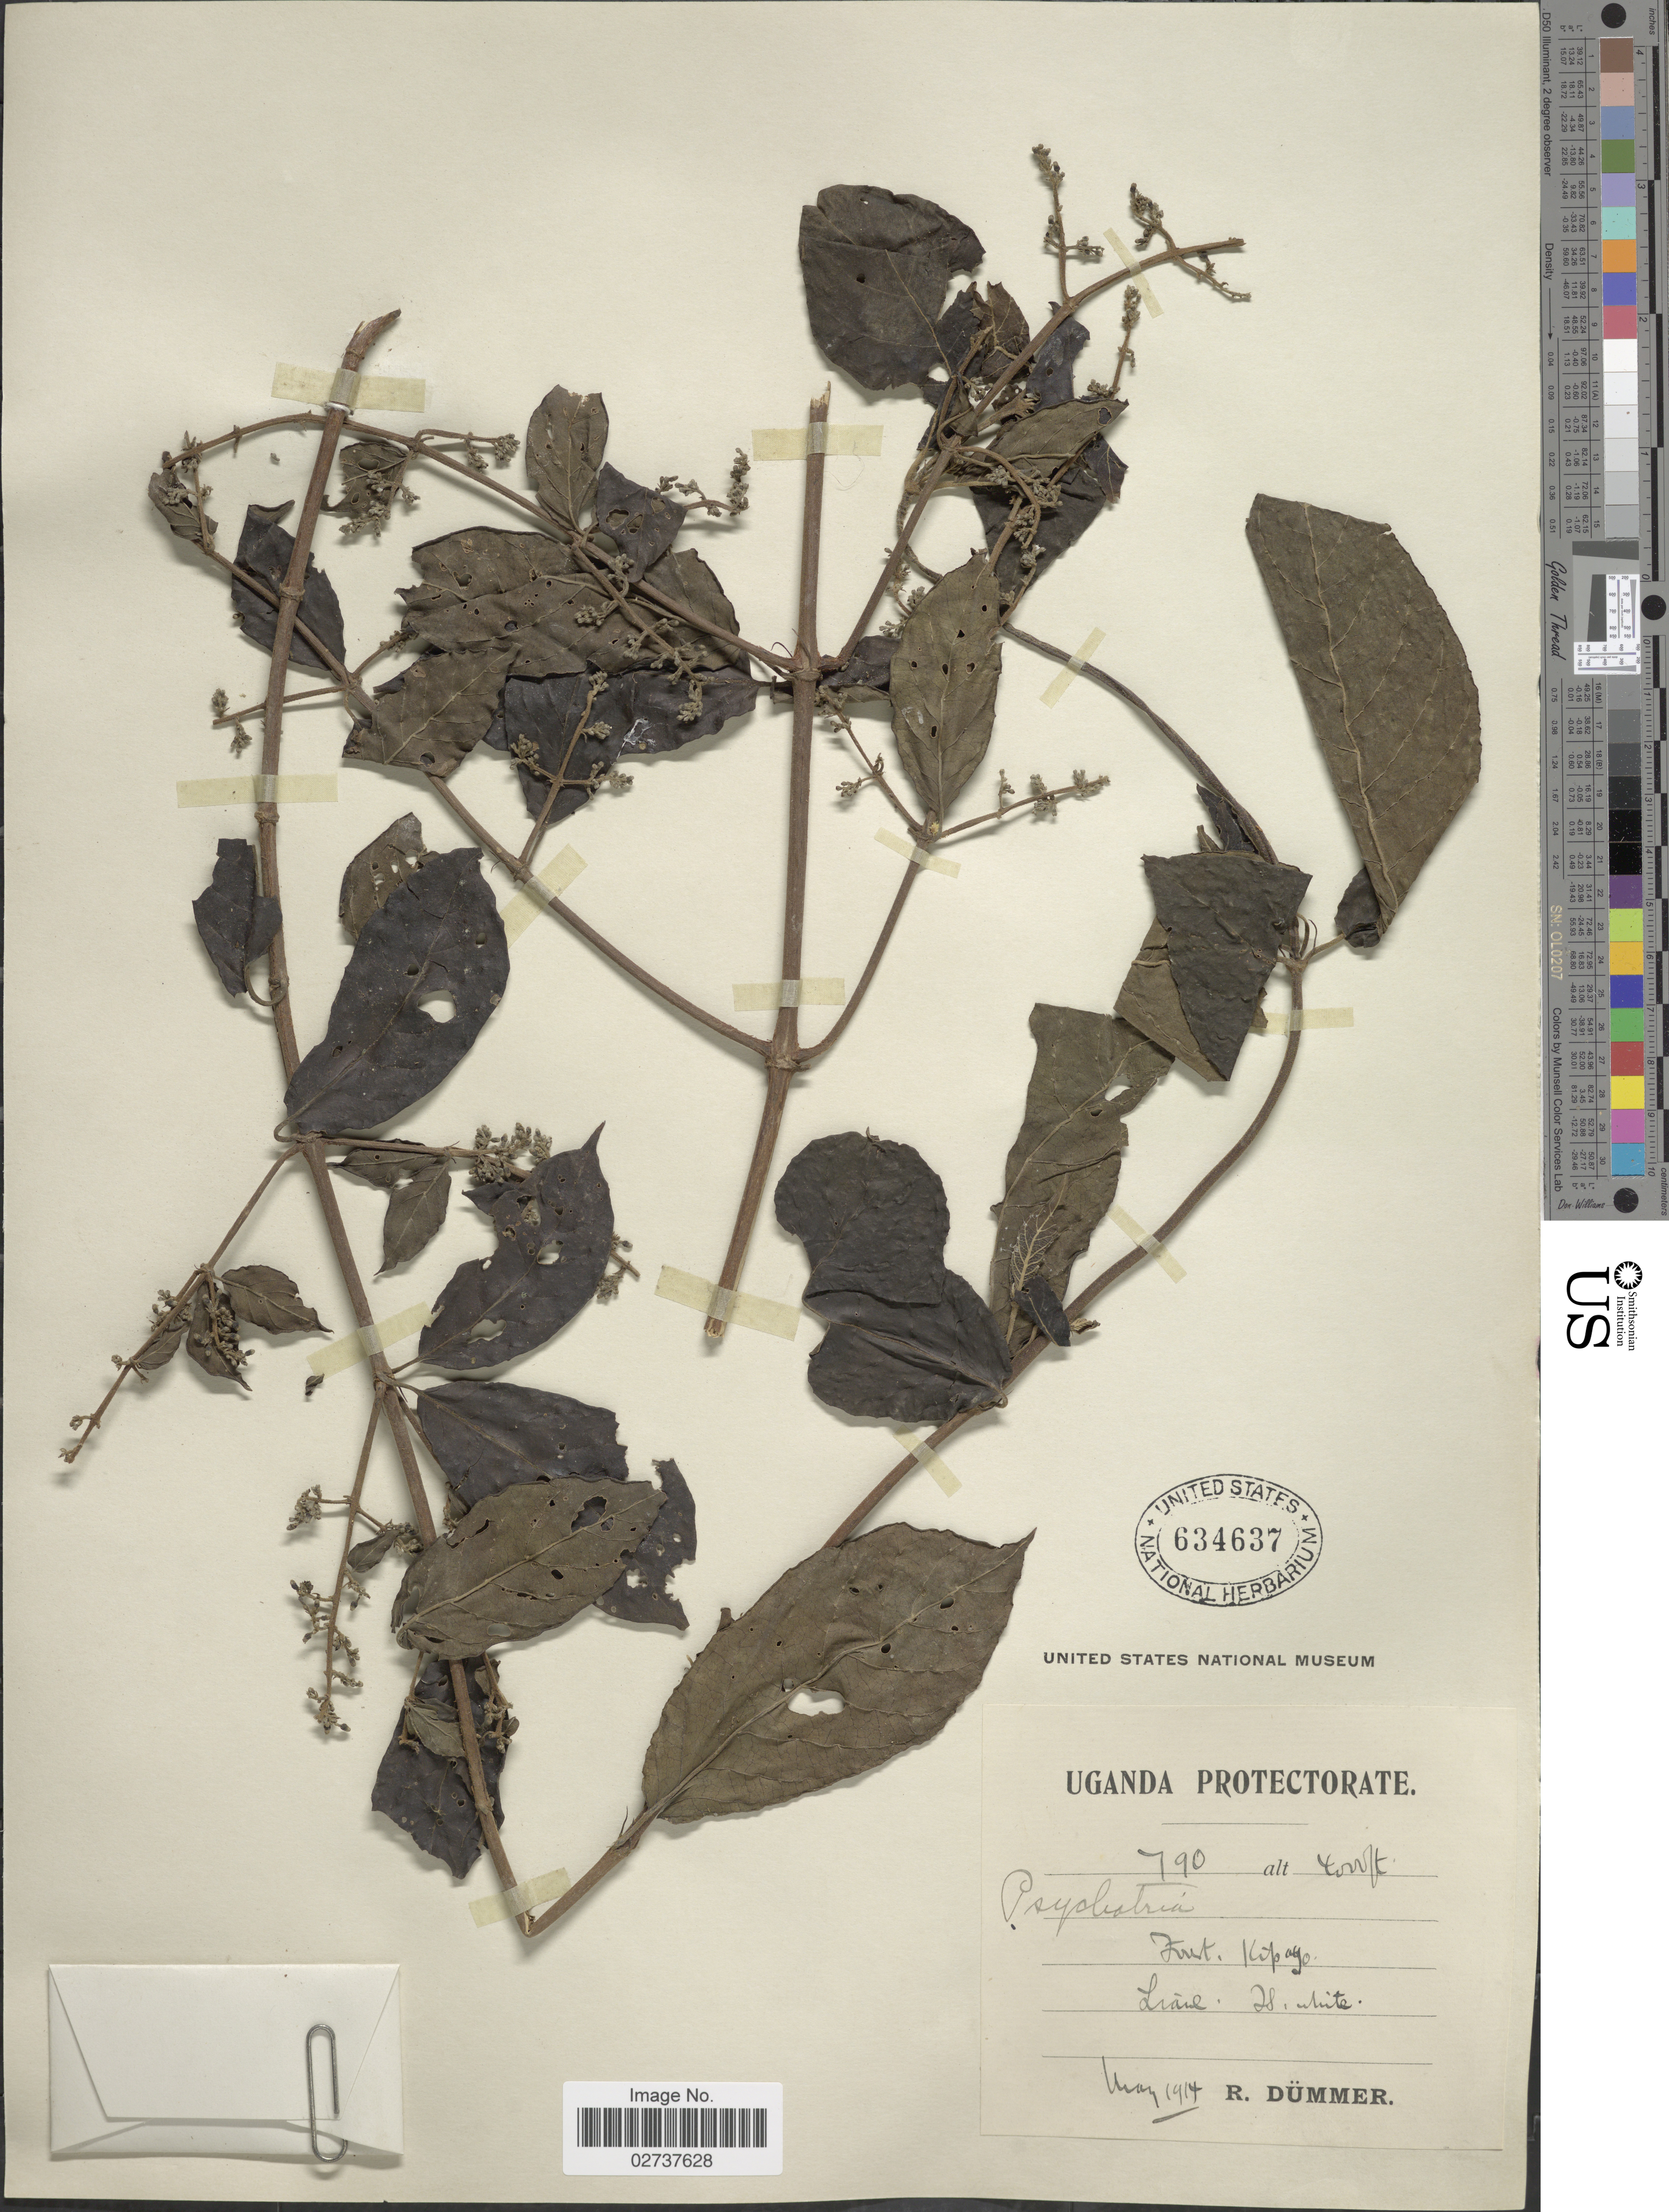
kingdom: Plantae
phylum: Tracheophyta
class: Magnoliopsida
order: Gentianales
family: Rubiaceae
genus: Psychotria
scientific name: Psychotria sp.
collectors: R. A. Dümmer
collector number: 790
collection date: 1914-05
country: Uganda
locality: Uganda Protectorate, Forest, Kipayo.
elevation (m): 1219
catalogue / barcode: US 634637